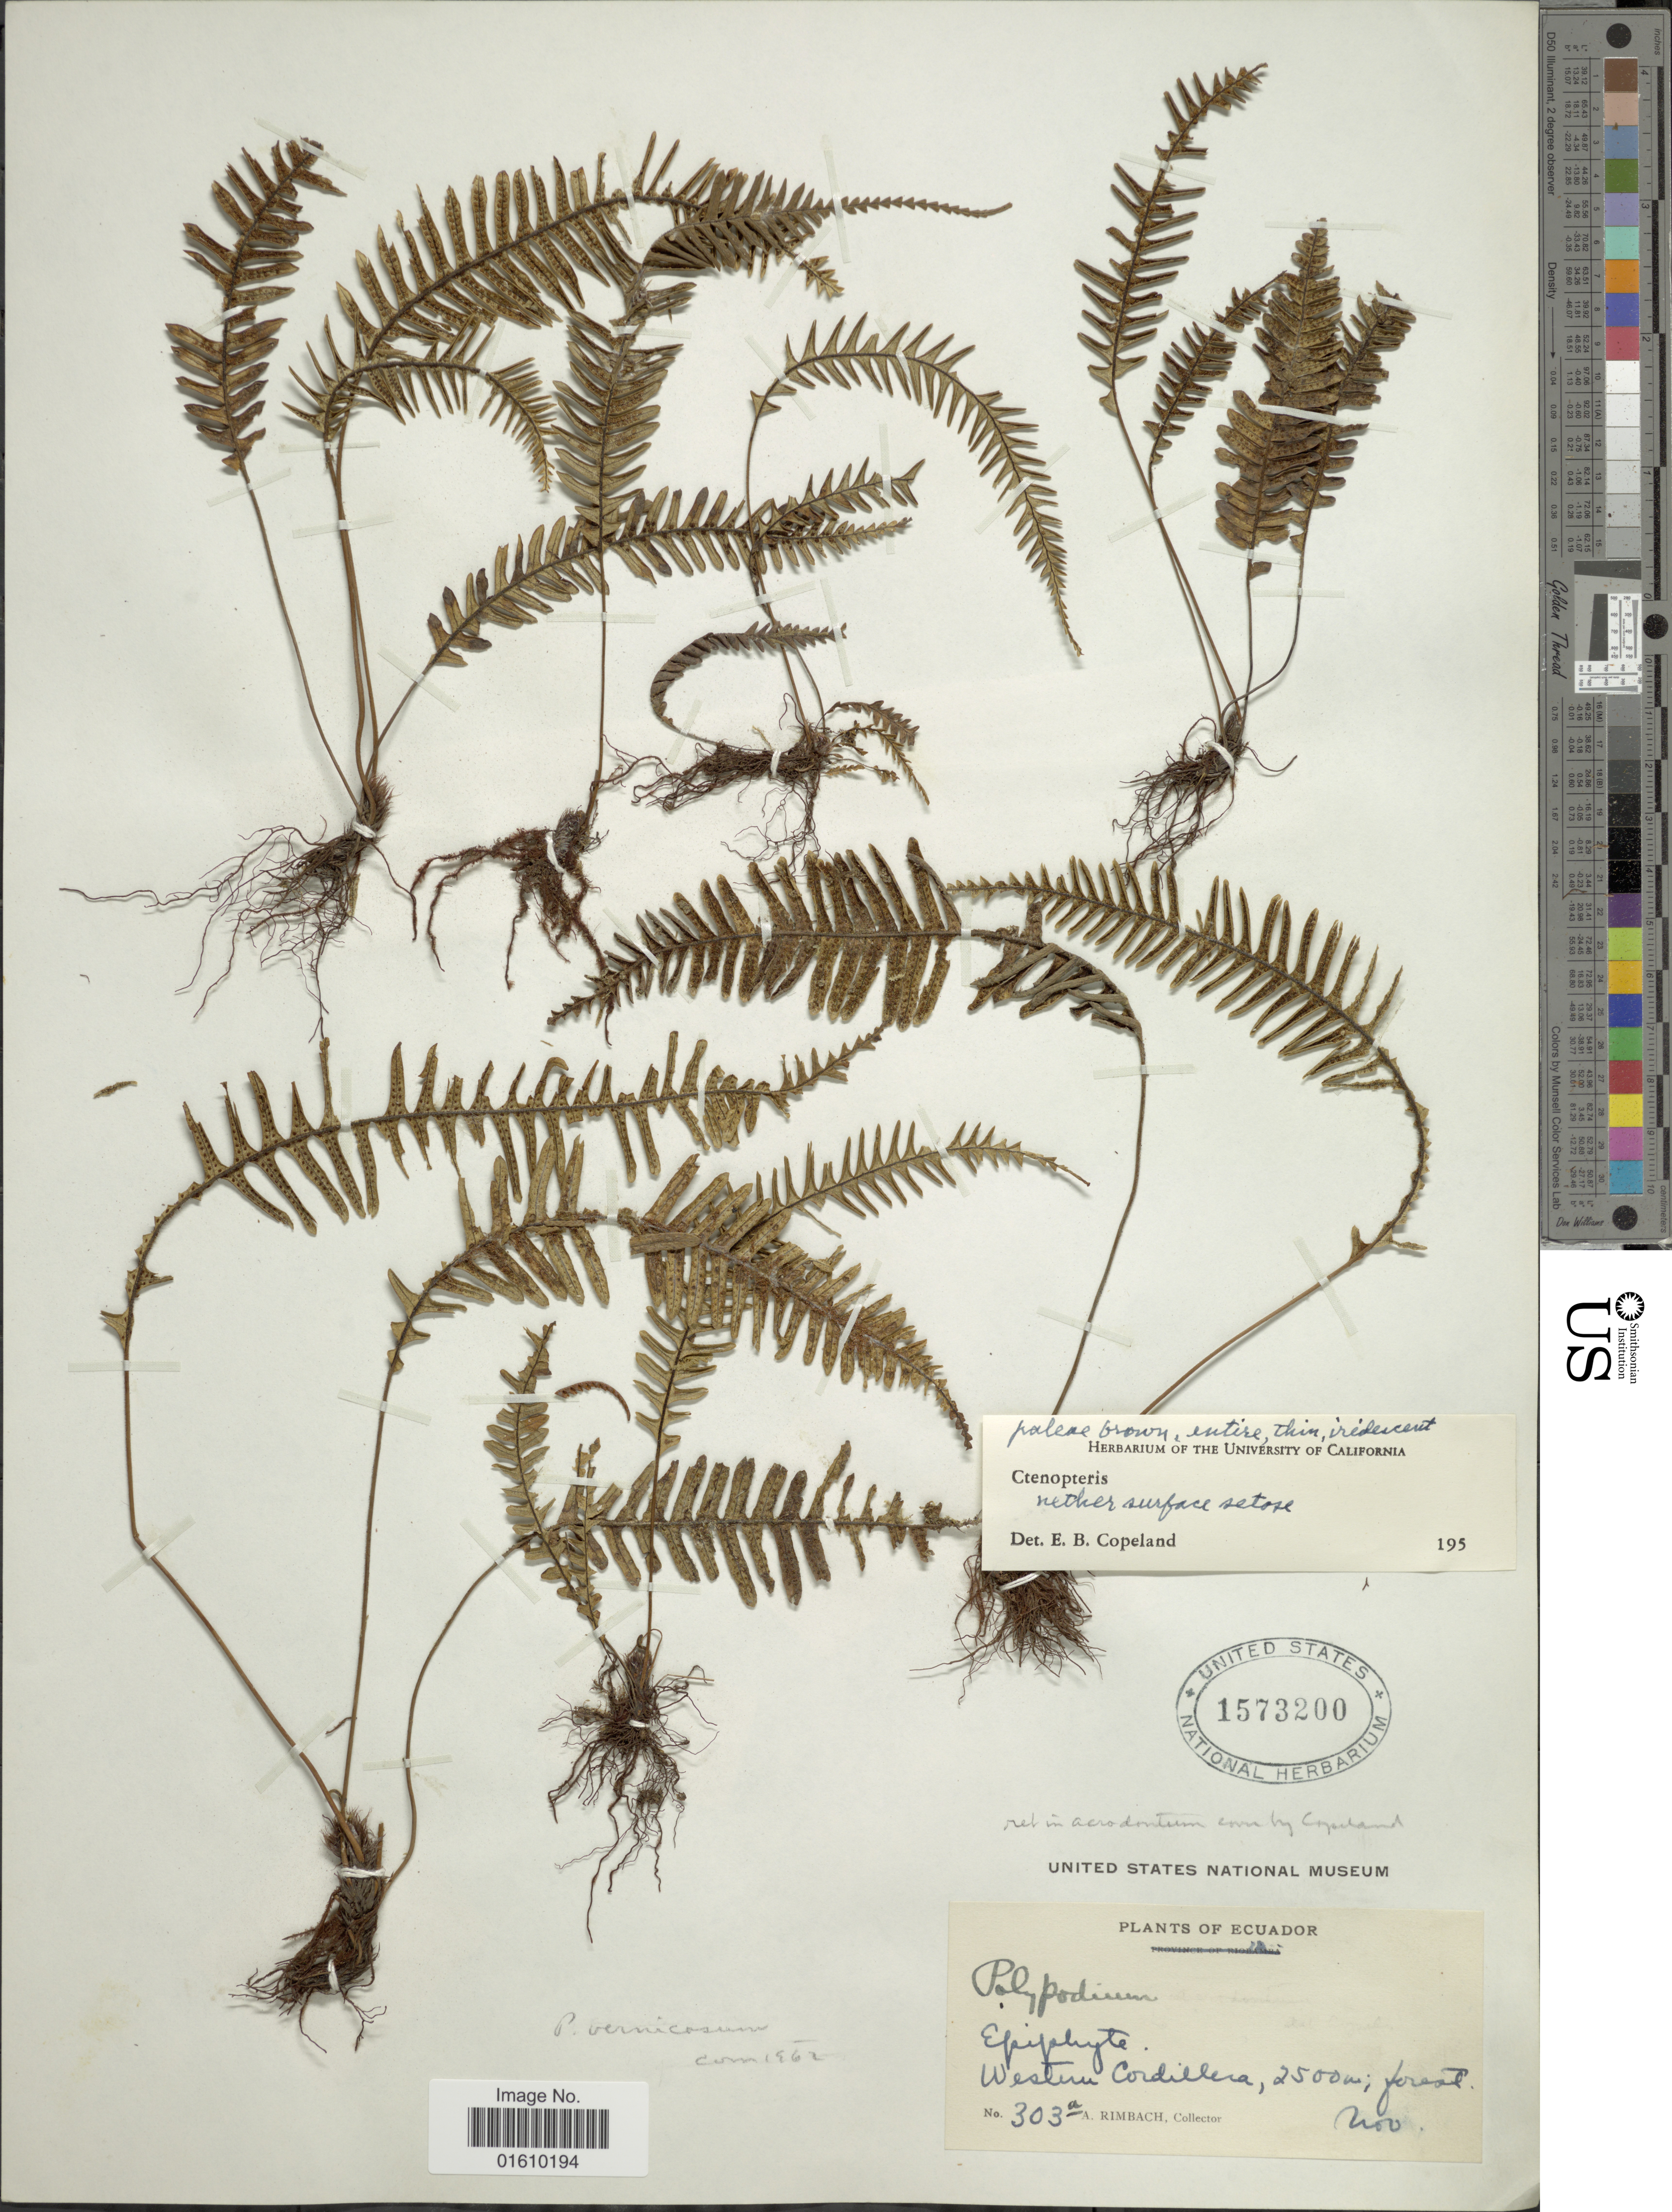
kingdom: Plantae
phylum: Tracheophyta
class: Polypodiopsida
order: Polypodiales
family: Polypodiaceae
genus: Melpomene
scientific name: Melpomene pilosissima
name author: (M. Martens & Galeotti) A.R. Sm. & R.C. Moran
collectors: A. Rimbach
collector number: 303a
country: Bolivia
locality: Western Cordillera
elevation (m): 2500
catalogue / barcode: US 1573200